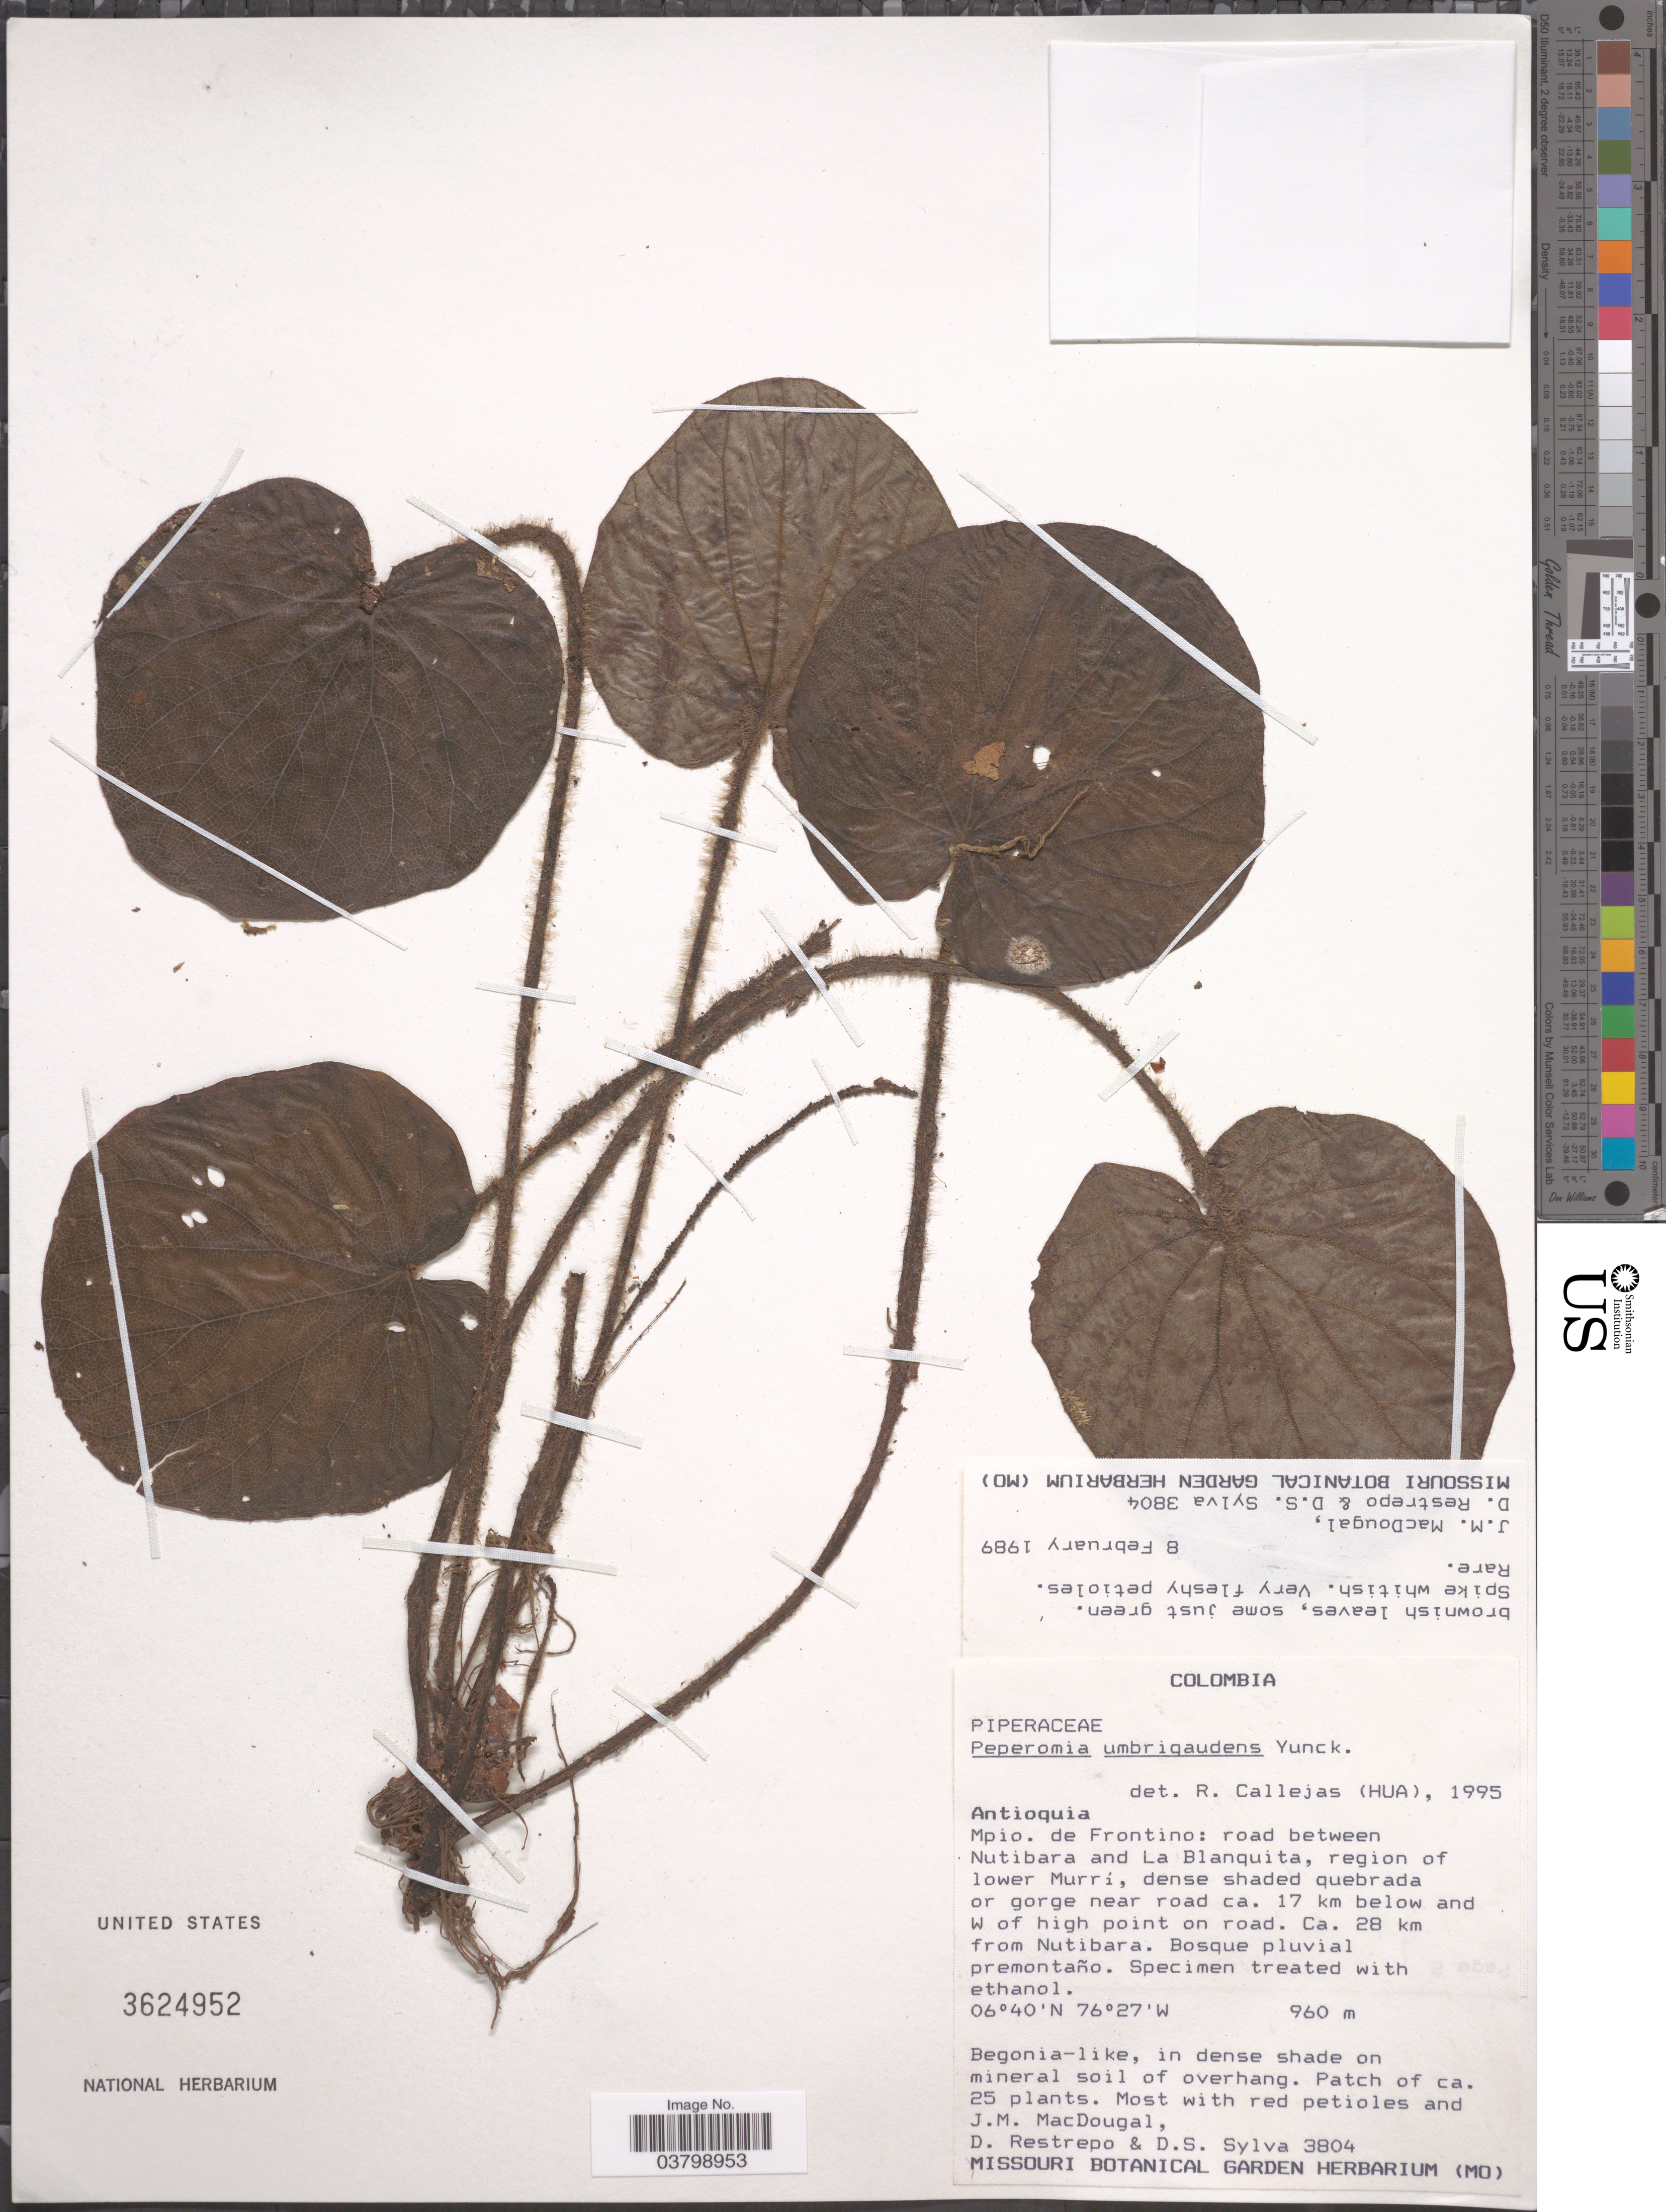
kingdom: Plantae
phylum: Tracheophyta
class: Magnoliopsida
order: Piperales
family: Piperaceae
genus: Peperomia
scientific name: Peperomia umbrigaudens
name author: Yunck.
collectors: J. M. MacDougal, D. Restrepo & D. Sylva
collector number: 3804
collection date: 1989-02-08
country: Colombia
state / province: Antioquia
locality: Mpio. de Frontino: road between Nutibara and La Blanquita, region of lower Murri, dense shaded quebrada or gorge near road ca. 17 km below and W of high point on road. Ca. 28 km from Nutibara.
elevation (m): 960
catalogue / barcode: US 3624952